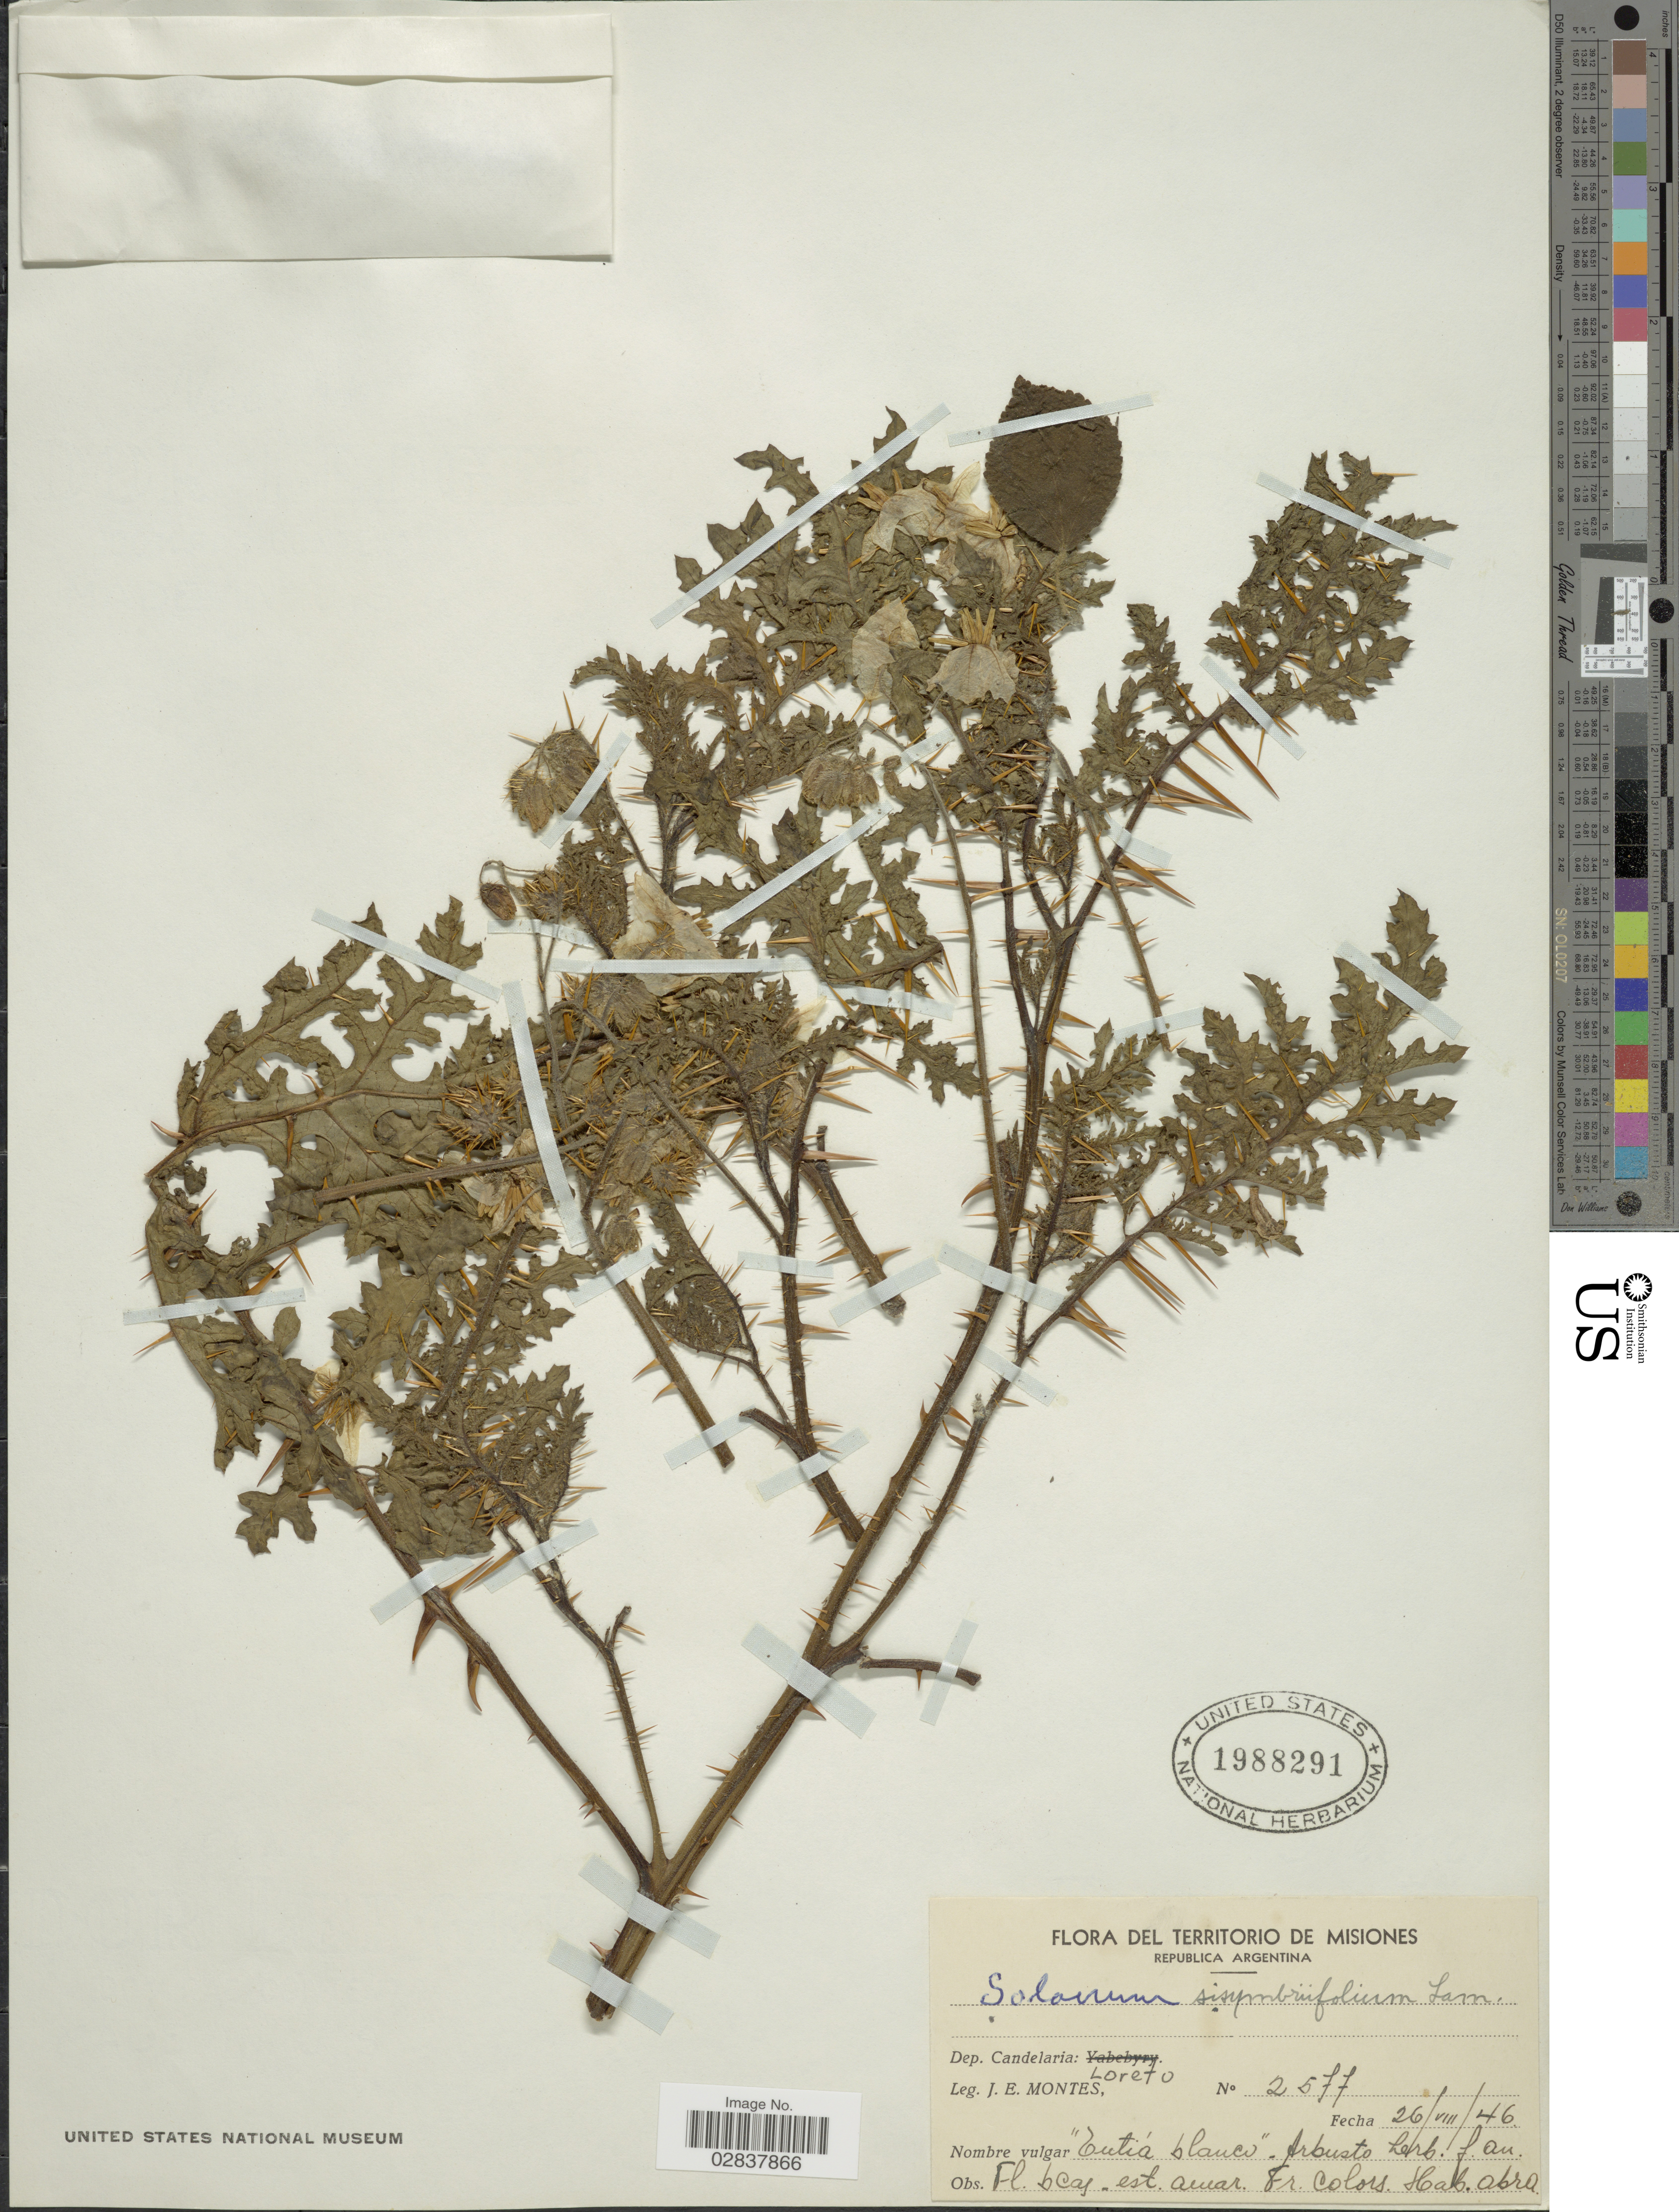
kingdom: Plantae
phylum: Tracheophyta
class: Magnoliopsida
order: Solanales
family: Solanaceae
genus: Solanum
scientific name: Solanum sisymbriifolium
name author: Lam.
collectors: J. E. Montes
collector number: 2577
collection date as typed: Transcribed d/m/y: 26/8/46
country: Argentina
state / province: Misiones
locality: Dep. Candelaria, Loreto.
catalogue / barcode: US 1988291